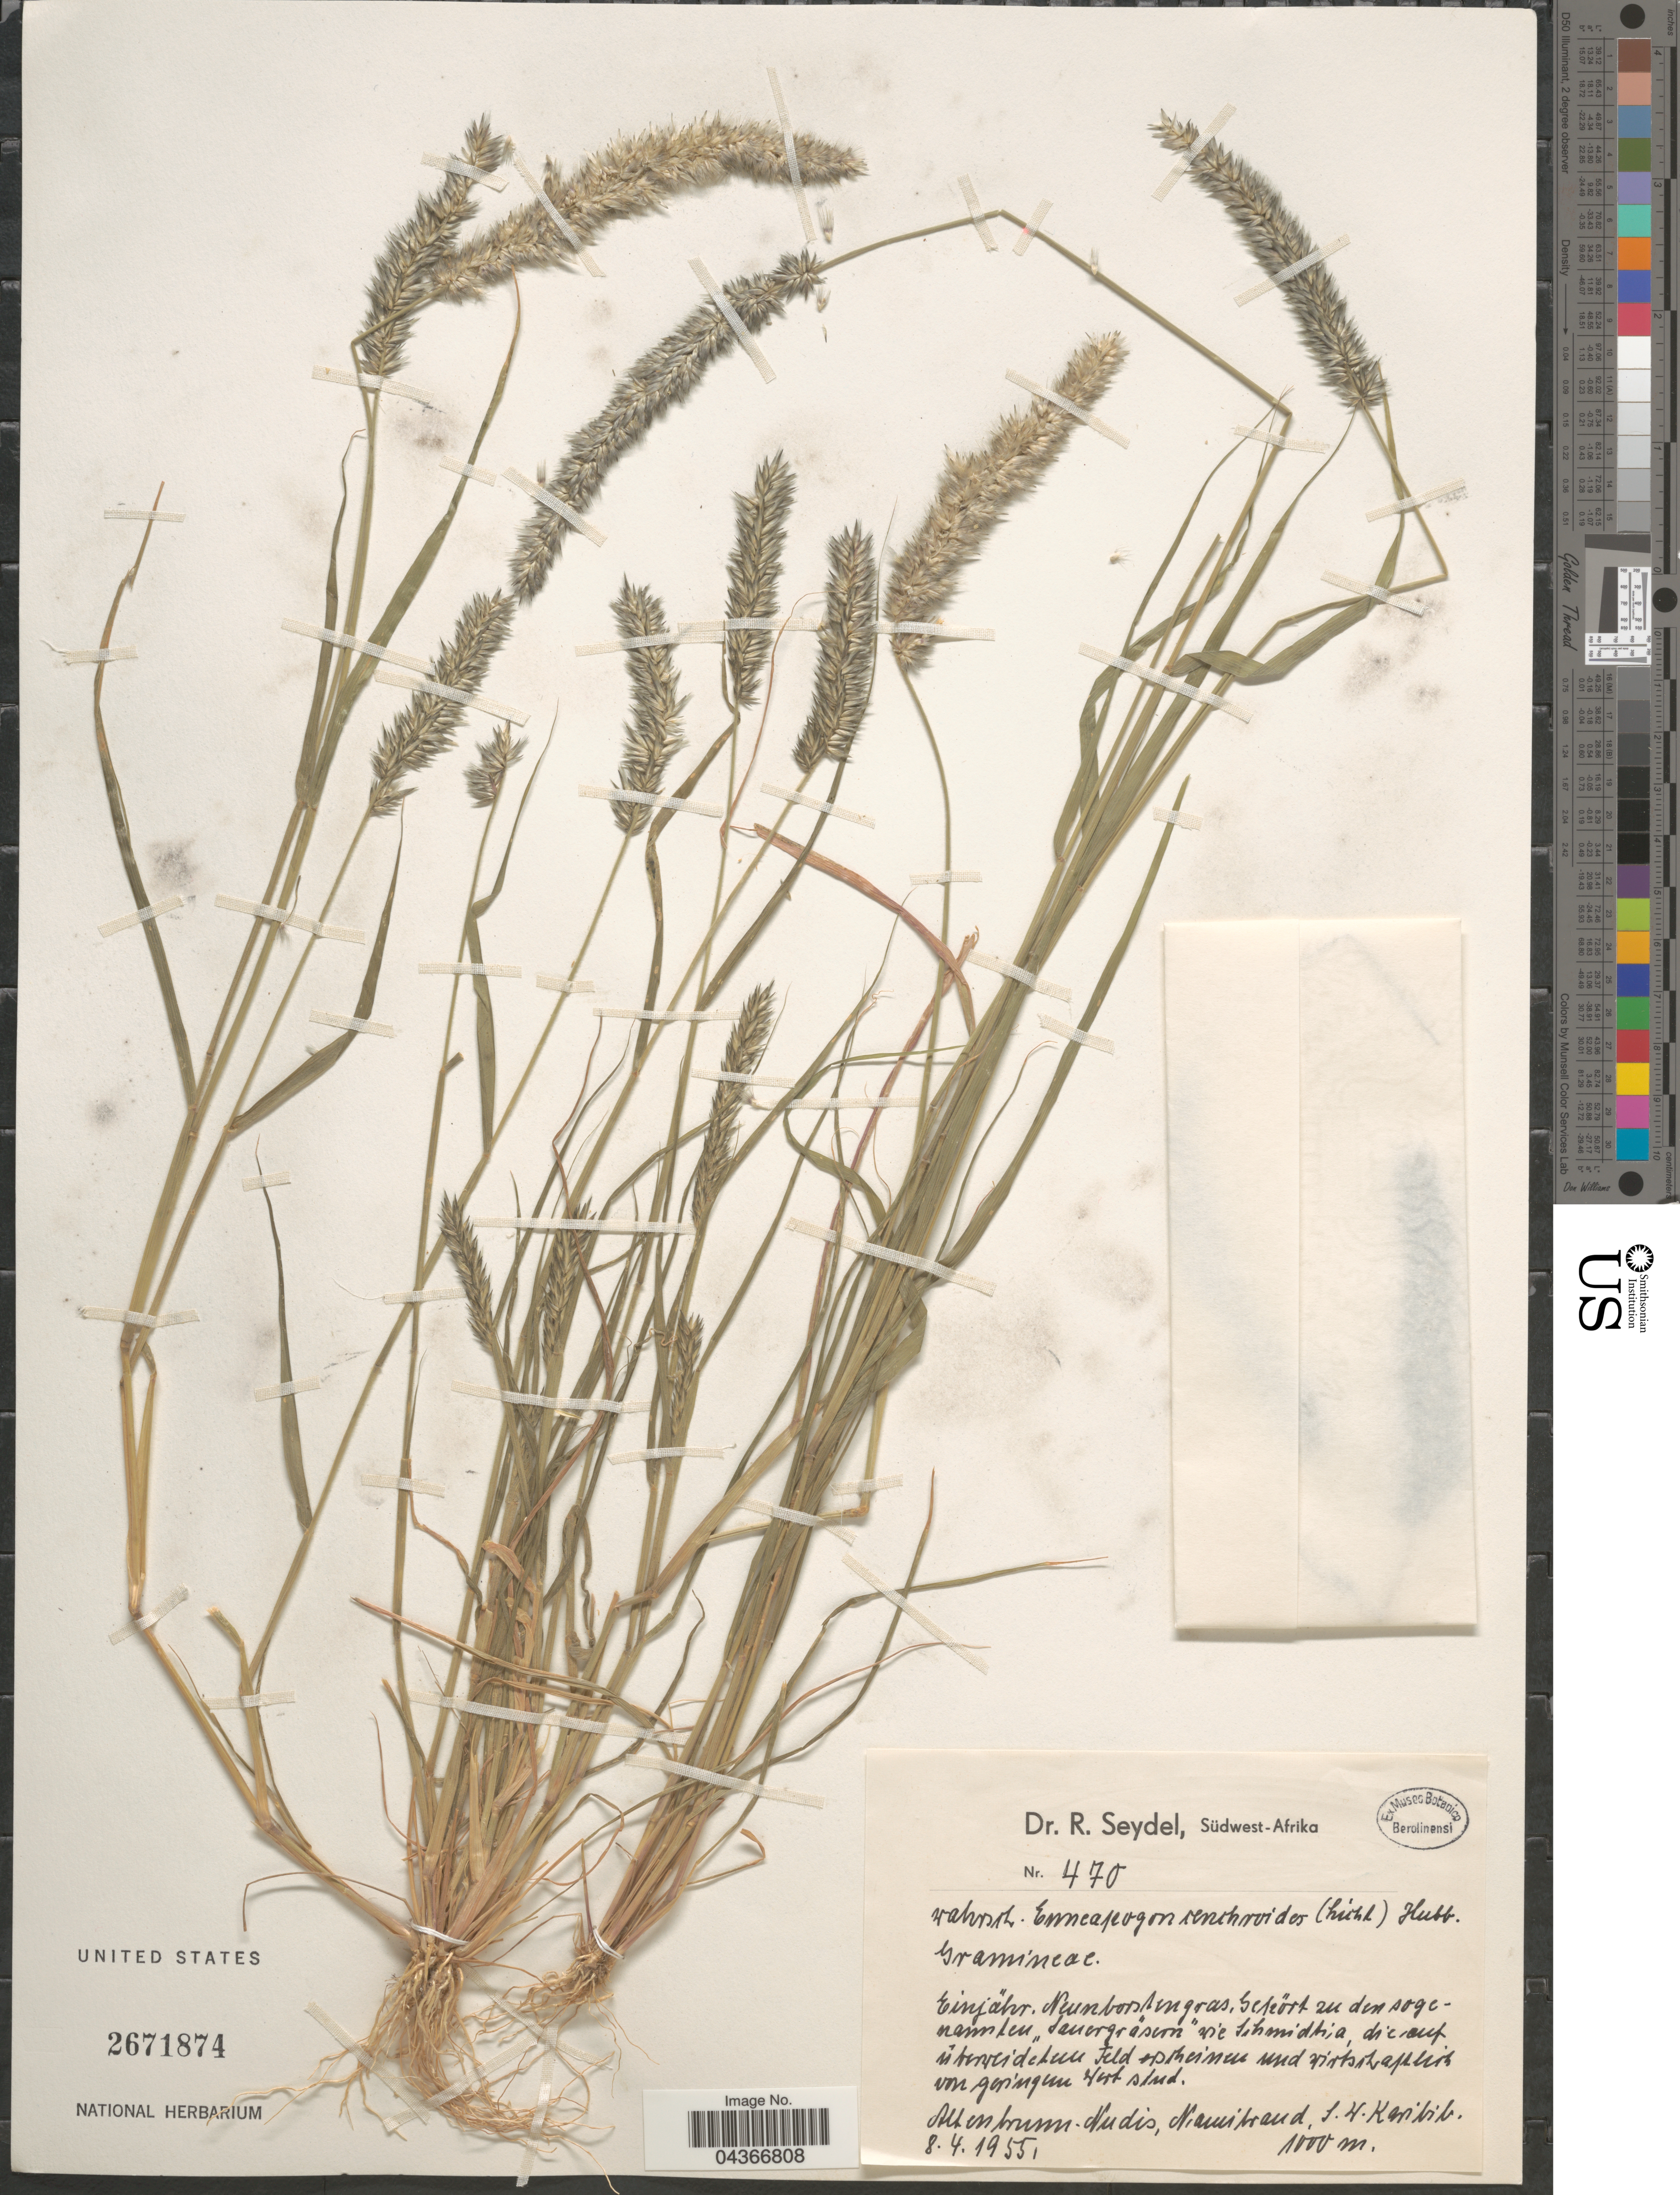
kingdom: Plantae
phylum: Tracheophyta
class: Liliopsida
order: Poales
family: Poaceae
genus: Enneapogon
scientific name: Enneapogon cenchroides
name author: (Licht. ex Roem. & Schult.) C.E. Hubb.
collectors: R. Seydel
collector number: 470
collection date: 1955-04-08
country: Namibia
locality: Nudis Namibrand, S.H.Karibib.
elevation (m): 1000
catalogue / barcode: US 2671874